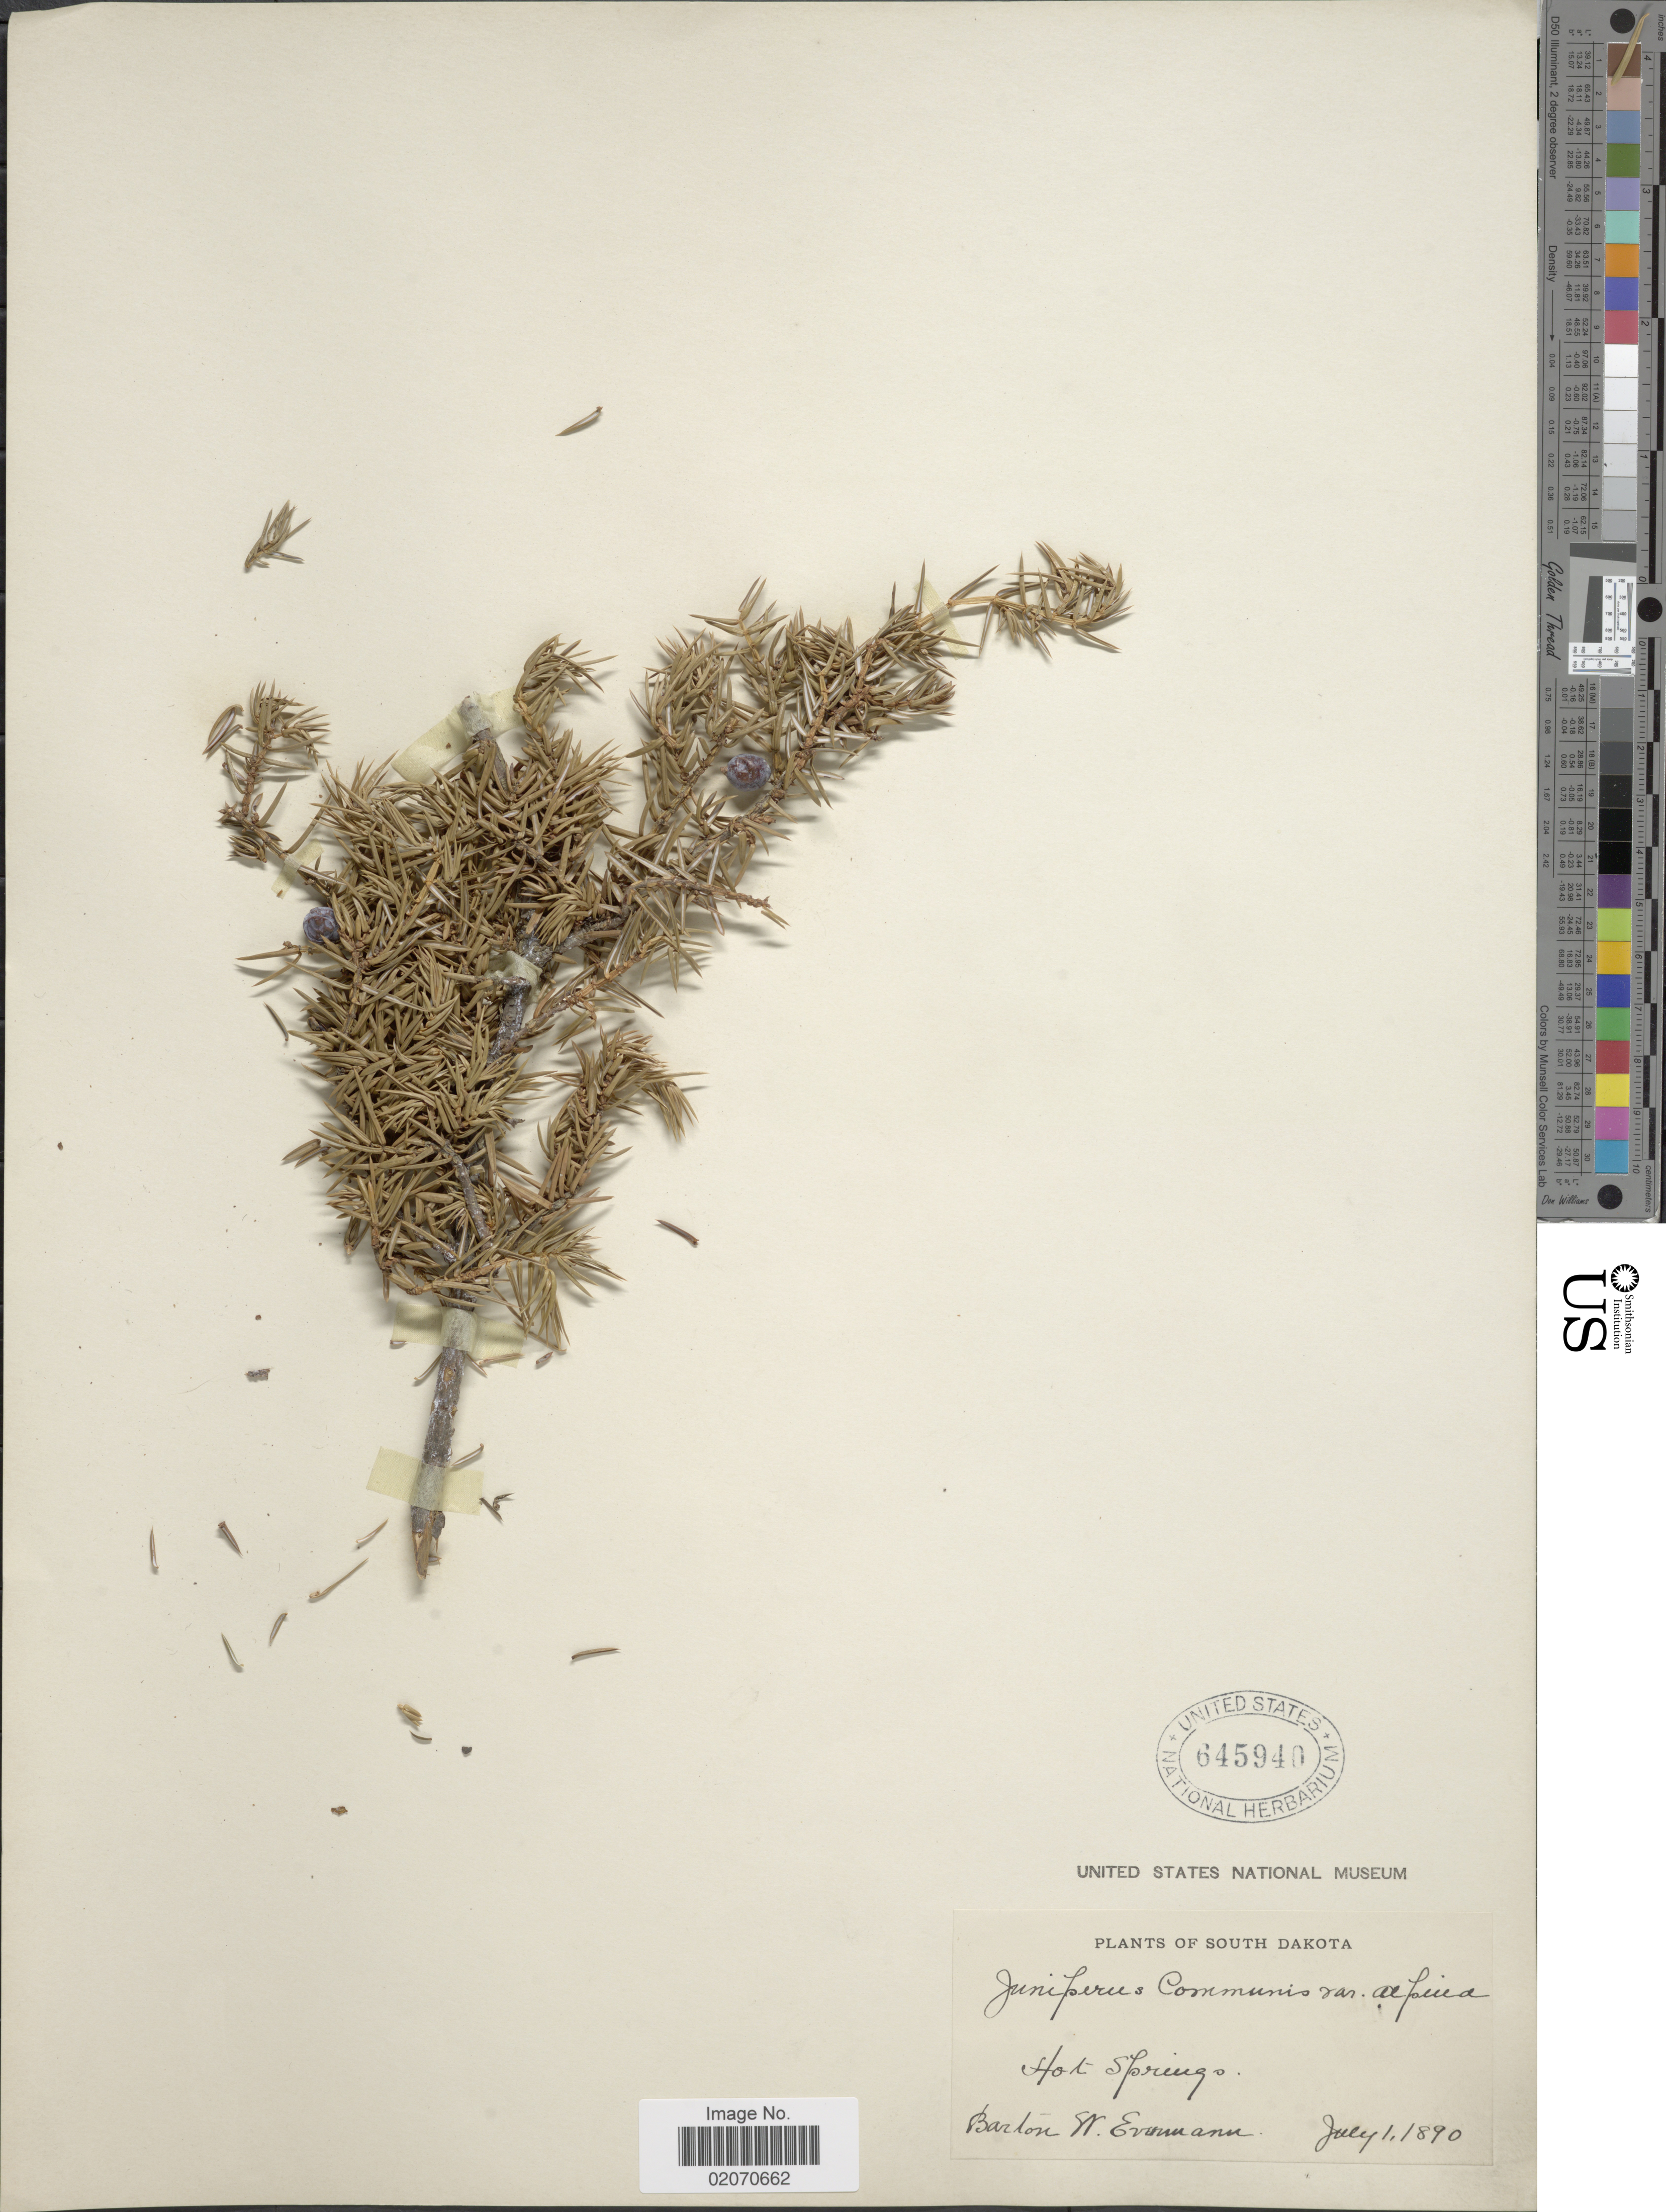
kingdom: Plantae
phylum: Tracheophyta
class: Pinopsida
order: Pinales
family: Cupressaceae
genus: Juniperus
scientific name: Juniperus communis var. depressa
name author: Pursh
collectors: B. W. Evermann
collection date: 1890-07-01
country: United States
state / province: South Dakota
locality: Hot Springs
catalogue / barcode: US 645940